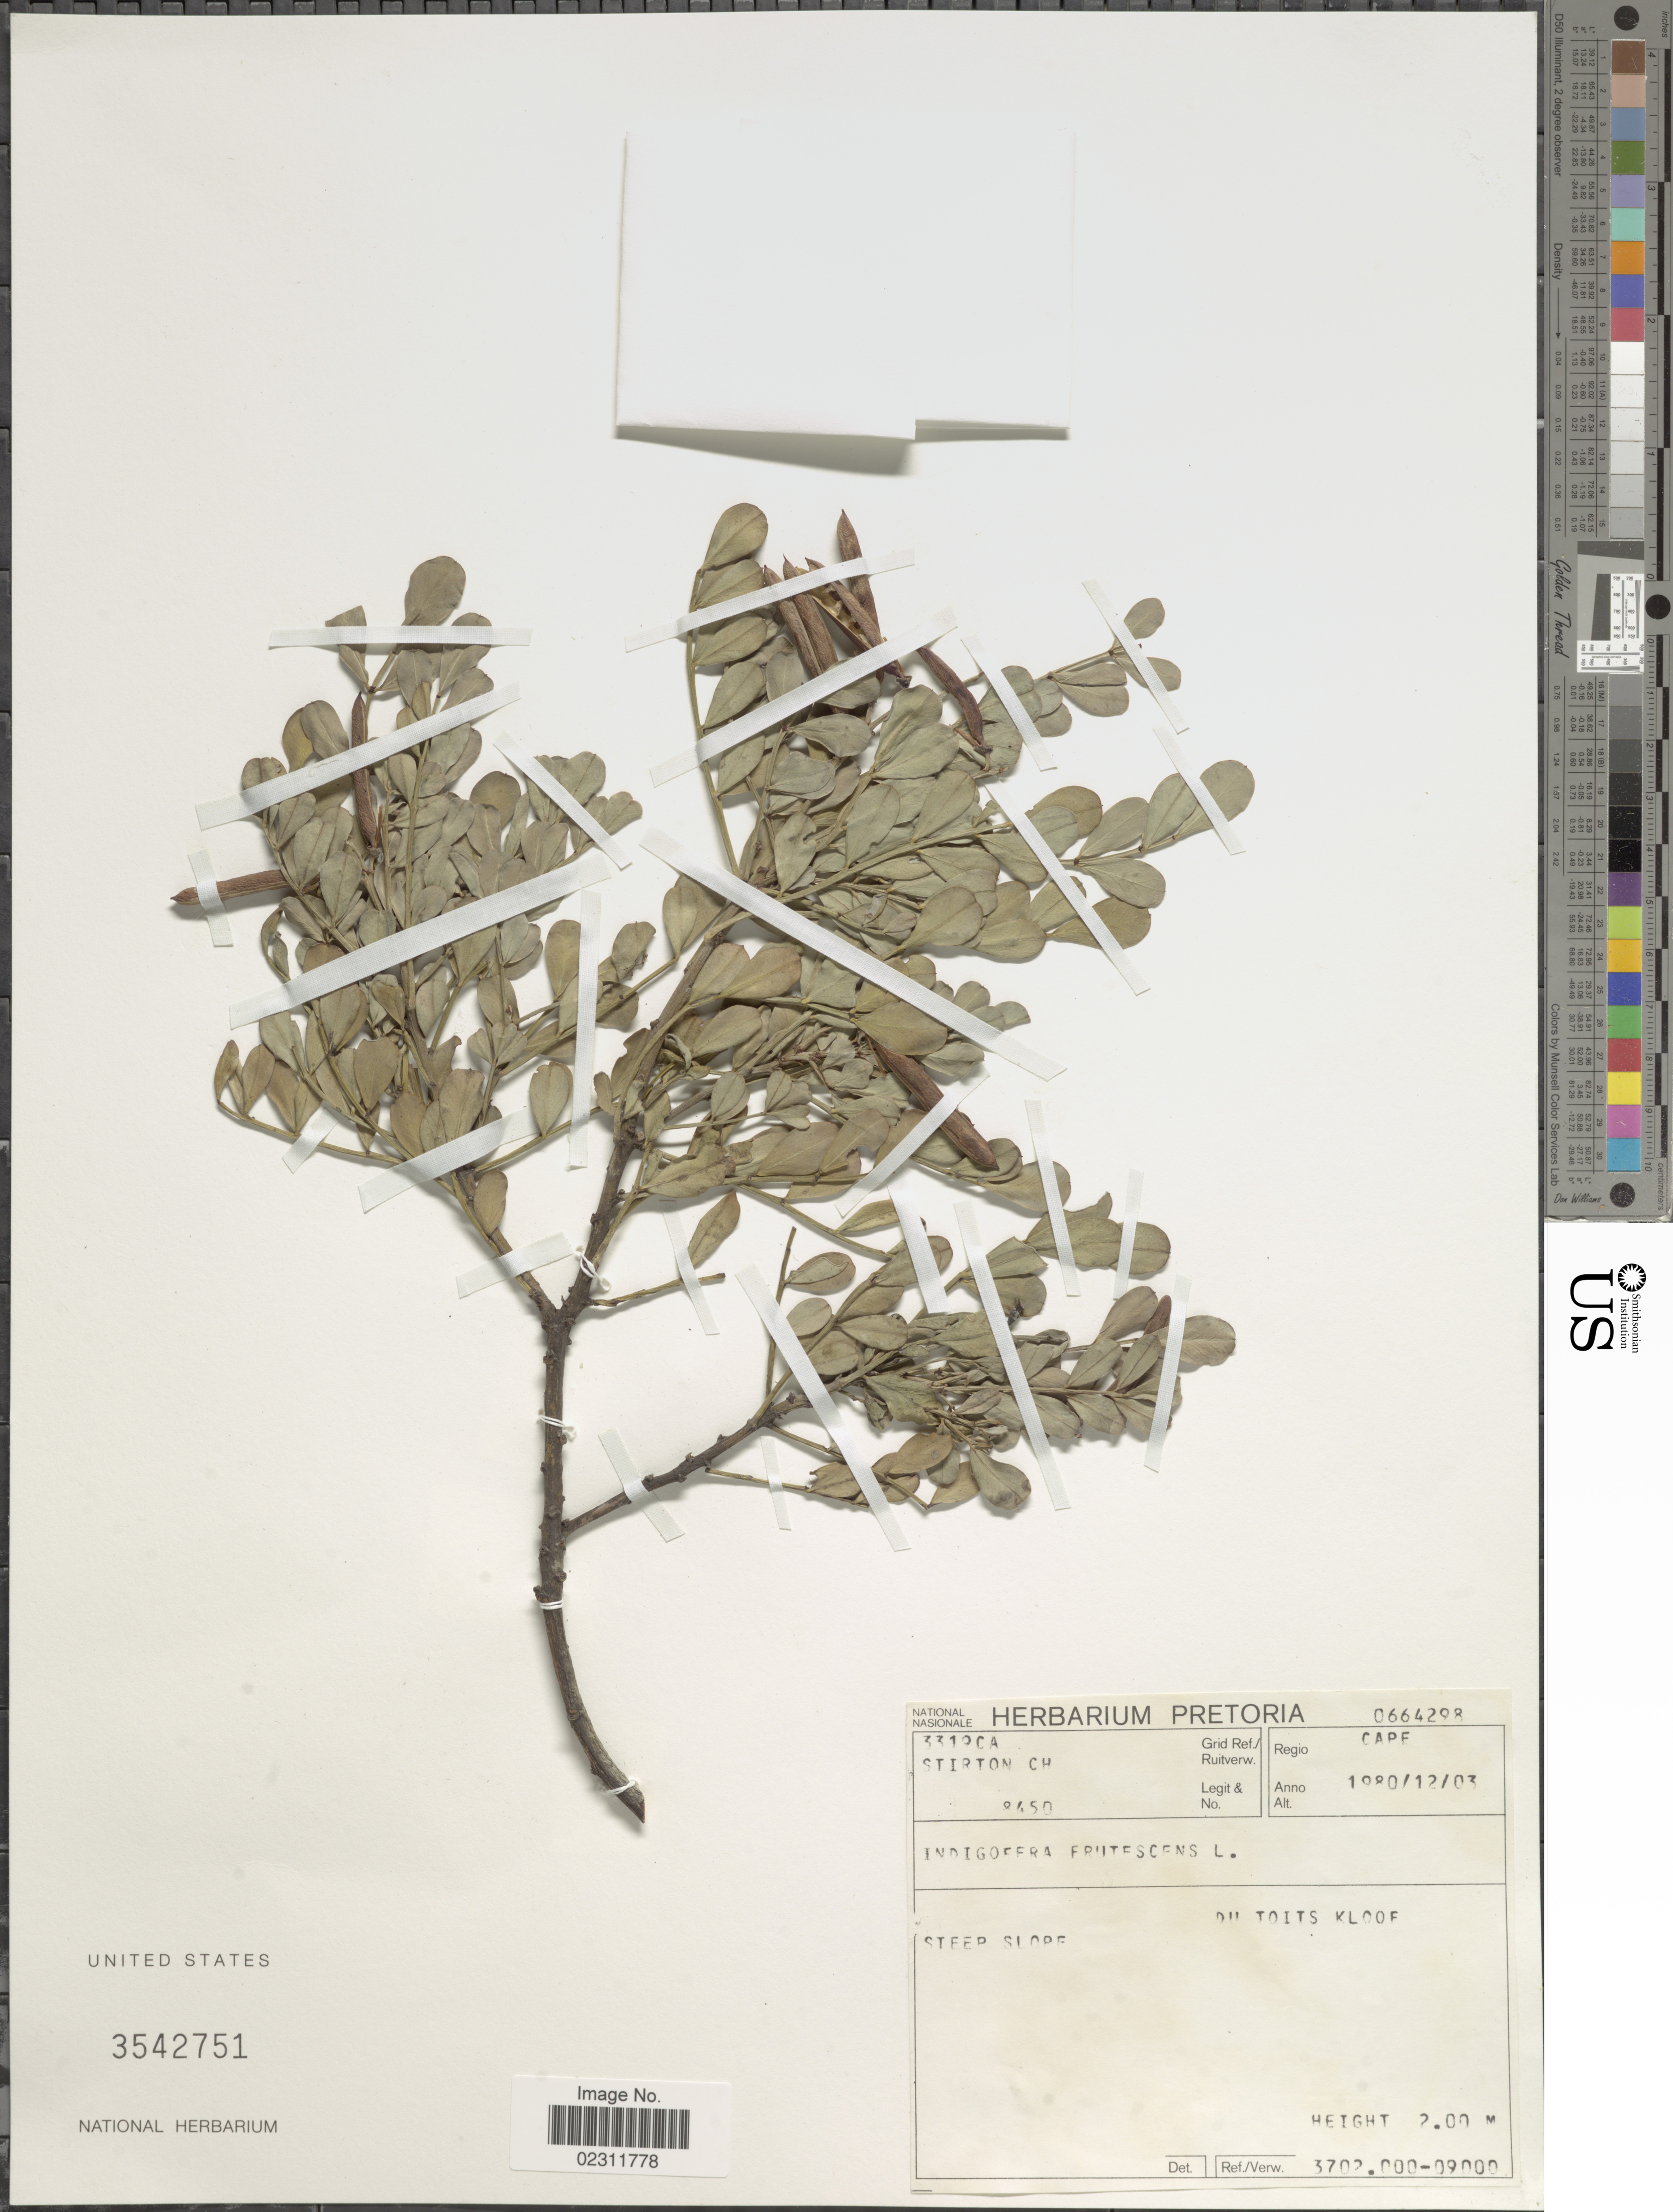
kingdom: Plantae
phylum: Tracheophyta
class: Magnoliopsida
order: Fabales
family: Fabaceae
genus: Indigofera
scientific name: Indigofera frutescens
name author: L. f.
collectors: C. H. Stirton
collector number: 8450*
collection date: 1980-12-03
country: South Africa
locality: Cape, D [illegible text] Toits Kloof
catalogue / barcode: US 3542751